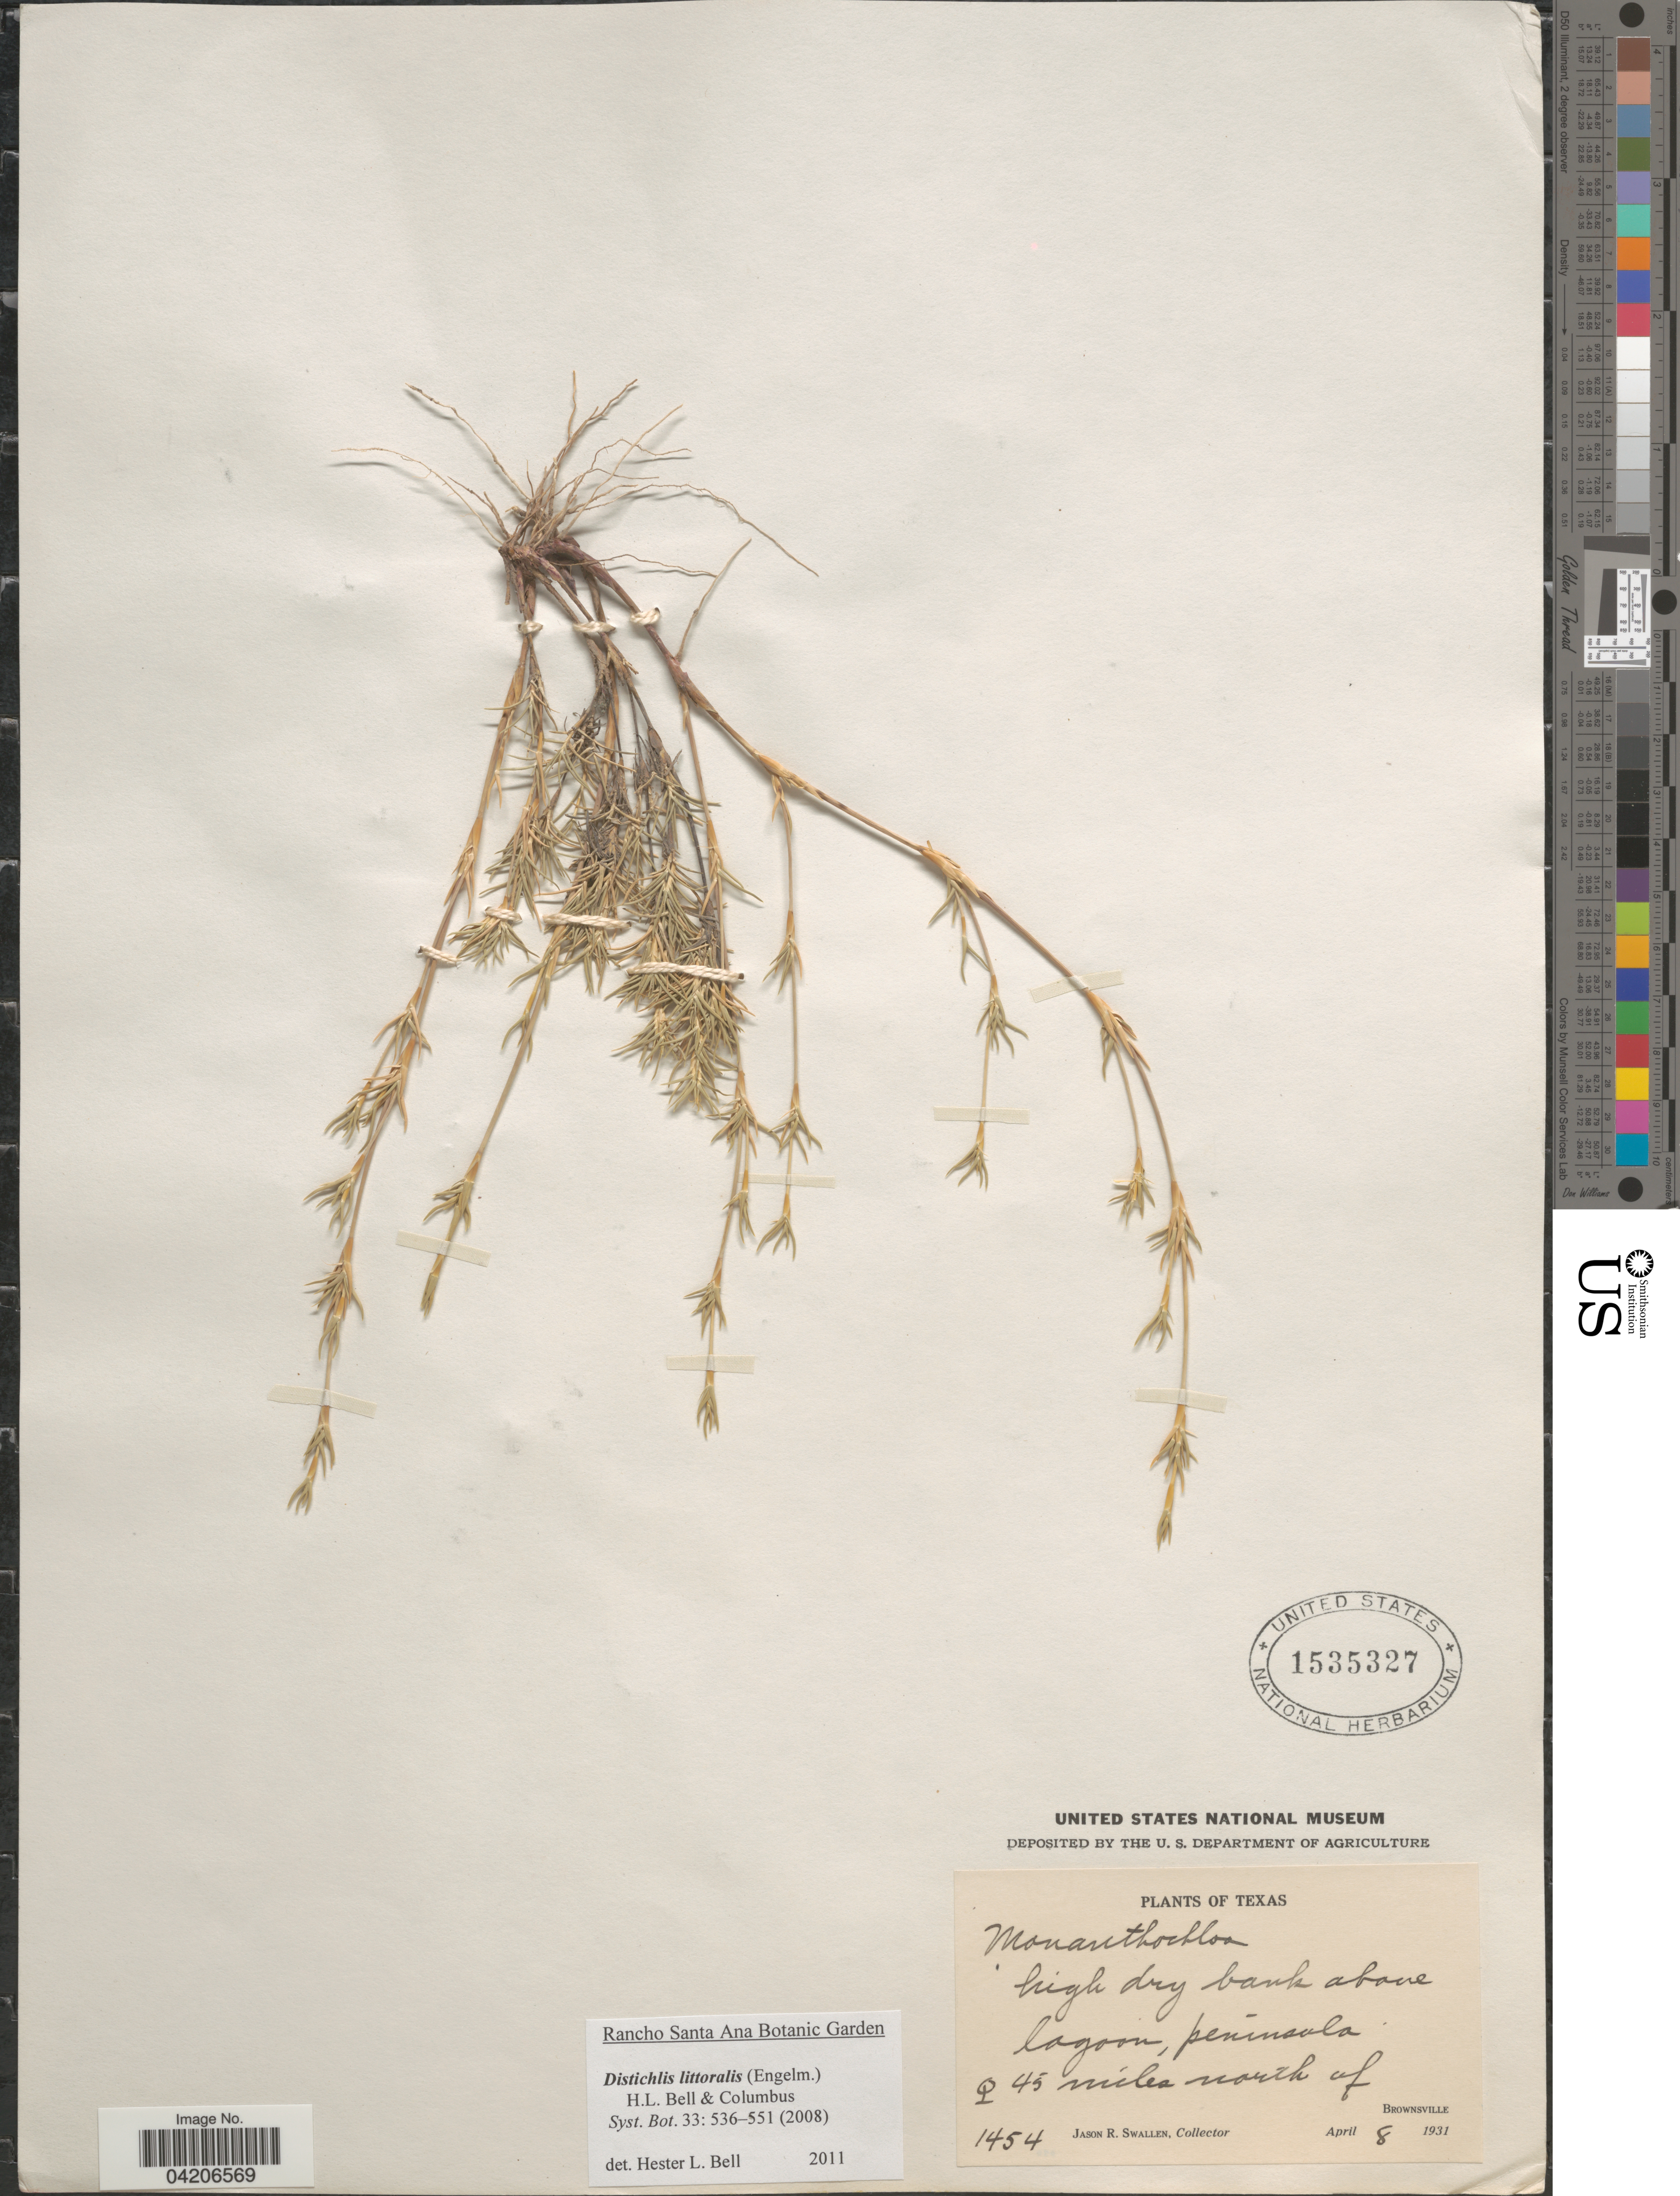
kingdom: Plantae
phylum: Tracheophyta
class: Liliopsida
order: Poales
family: Poaceae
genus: Distichlis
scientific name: Distichlis littoralis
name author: (Engelm.) H.L. Bell & Columbus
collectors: J. R. Swallen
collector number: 1454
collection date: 1931-04-08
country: United States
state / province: Texas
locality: High dry bank above lagoon, peninsula 45 miles north of Brownsville.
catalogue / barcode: US 1535327